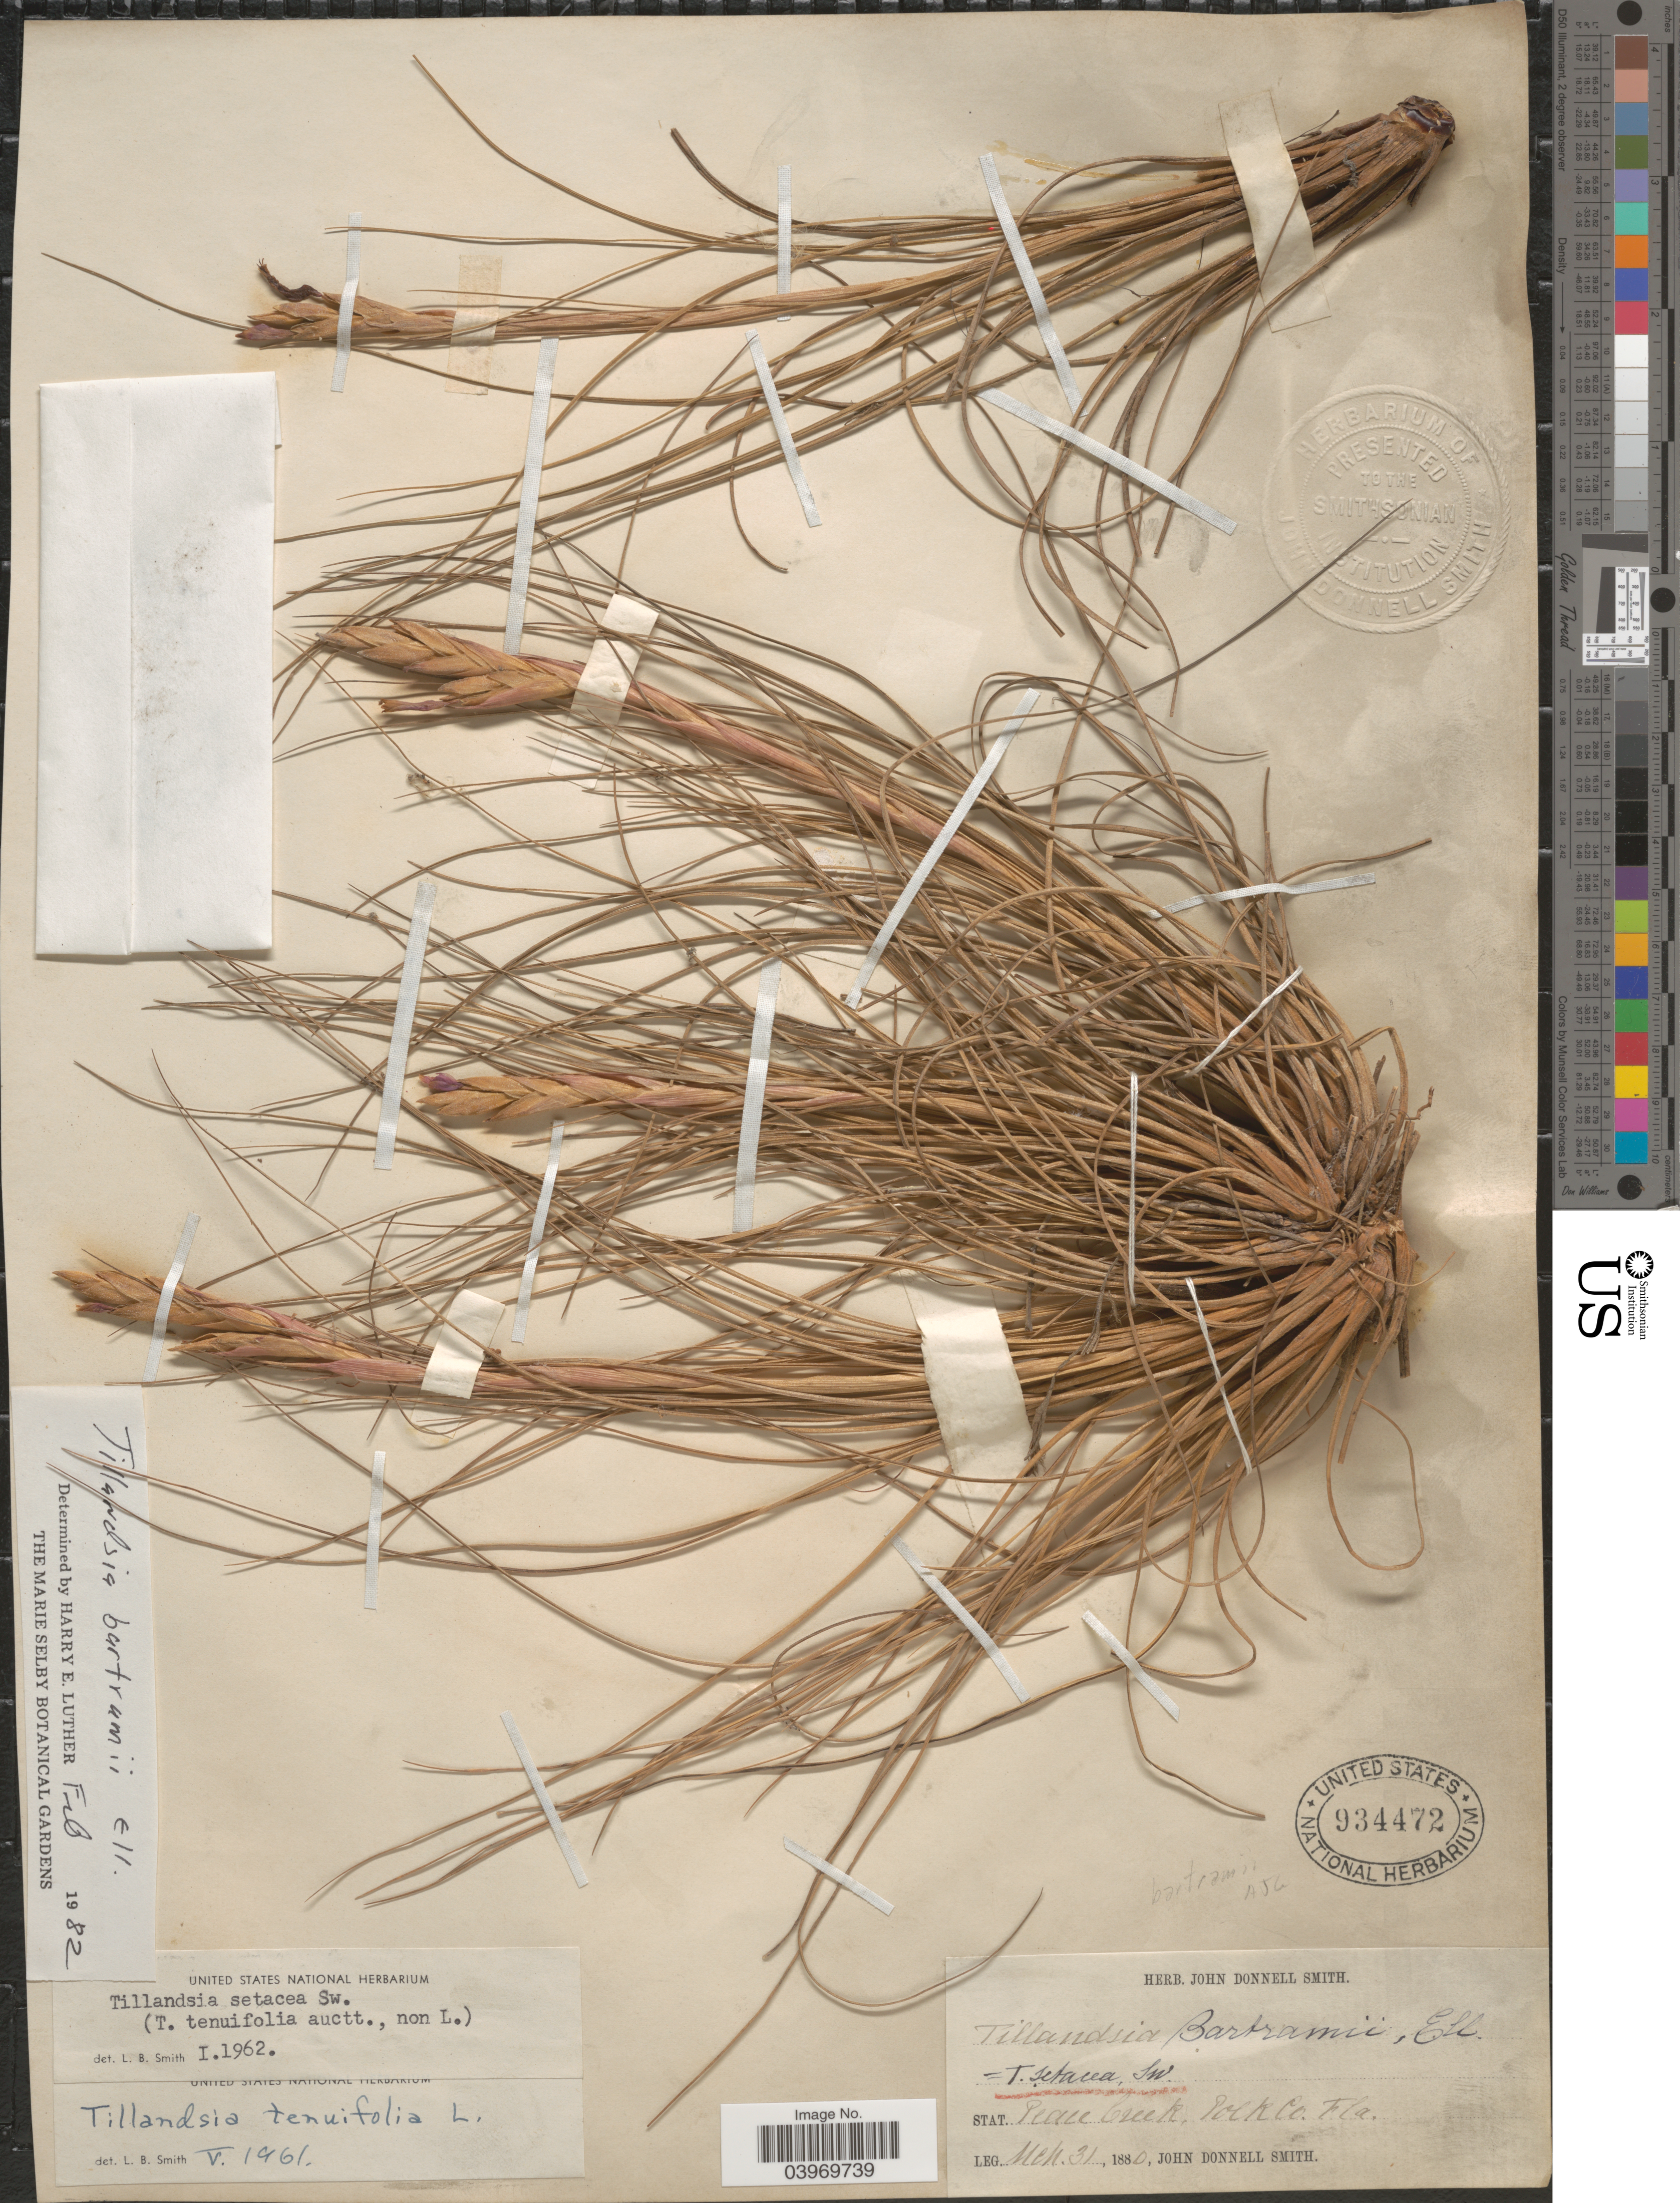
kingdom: Plantae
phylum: Tracheophyta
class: Liliopsida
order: Poales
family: Bromeliaceae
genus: Tillandsia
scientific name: Tillandsia bartramii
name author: Elliott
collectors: J. Donnell Smith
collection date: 1880-03-31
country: United States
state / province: Florida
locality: Stat. Peace Creek, Polk Co.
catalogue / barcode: US 934472